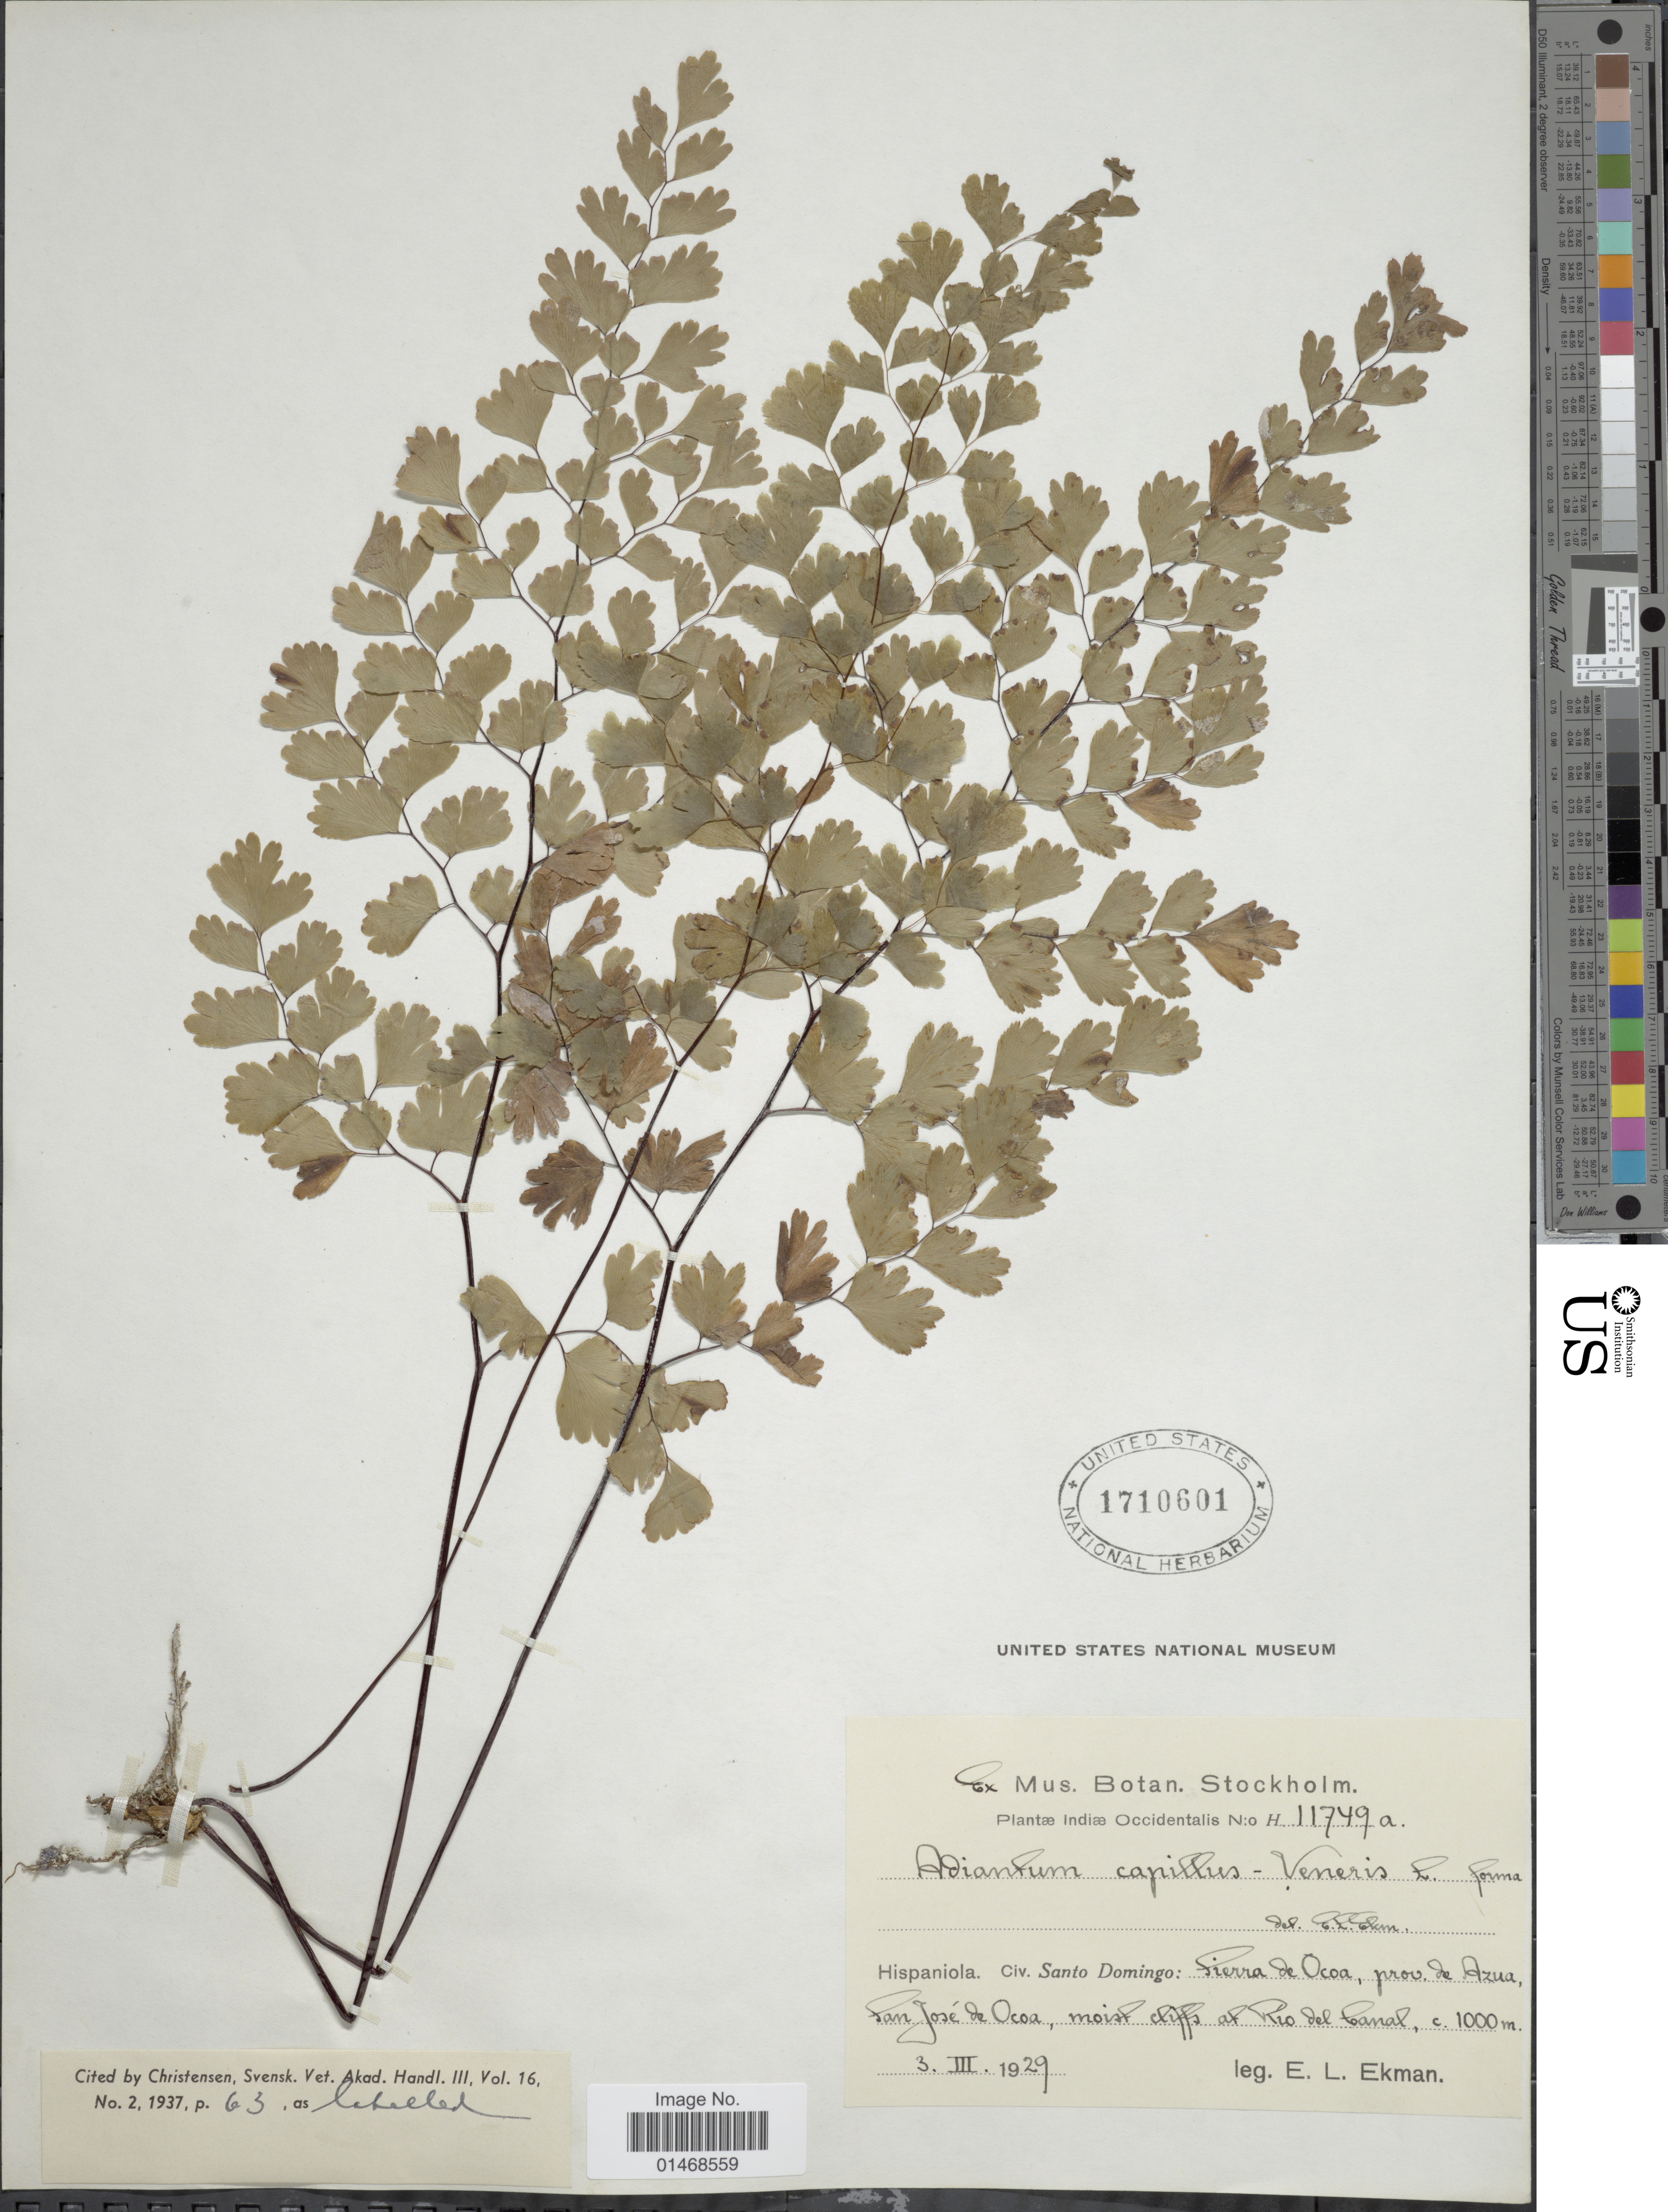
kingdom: Plantae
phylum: Tracheophyta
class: Polypodiopsida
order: Polypodiales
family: Pteridaceae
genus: Adiantum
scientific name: Adiantum capillus-veneris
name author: L.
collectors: E. L. Ekman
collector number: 11749a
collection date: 1929-03-03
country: Dominican Republic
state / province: Azua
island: Hispaniola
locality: Indiæ Occidentalis, Hispaniola. Civ. Santo Domingo: Sierra de Ocoa, prov. de Azua San José de Ocoa, moist cliffs at Rio del Canal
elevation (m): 1000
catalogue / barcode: US 1710601